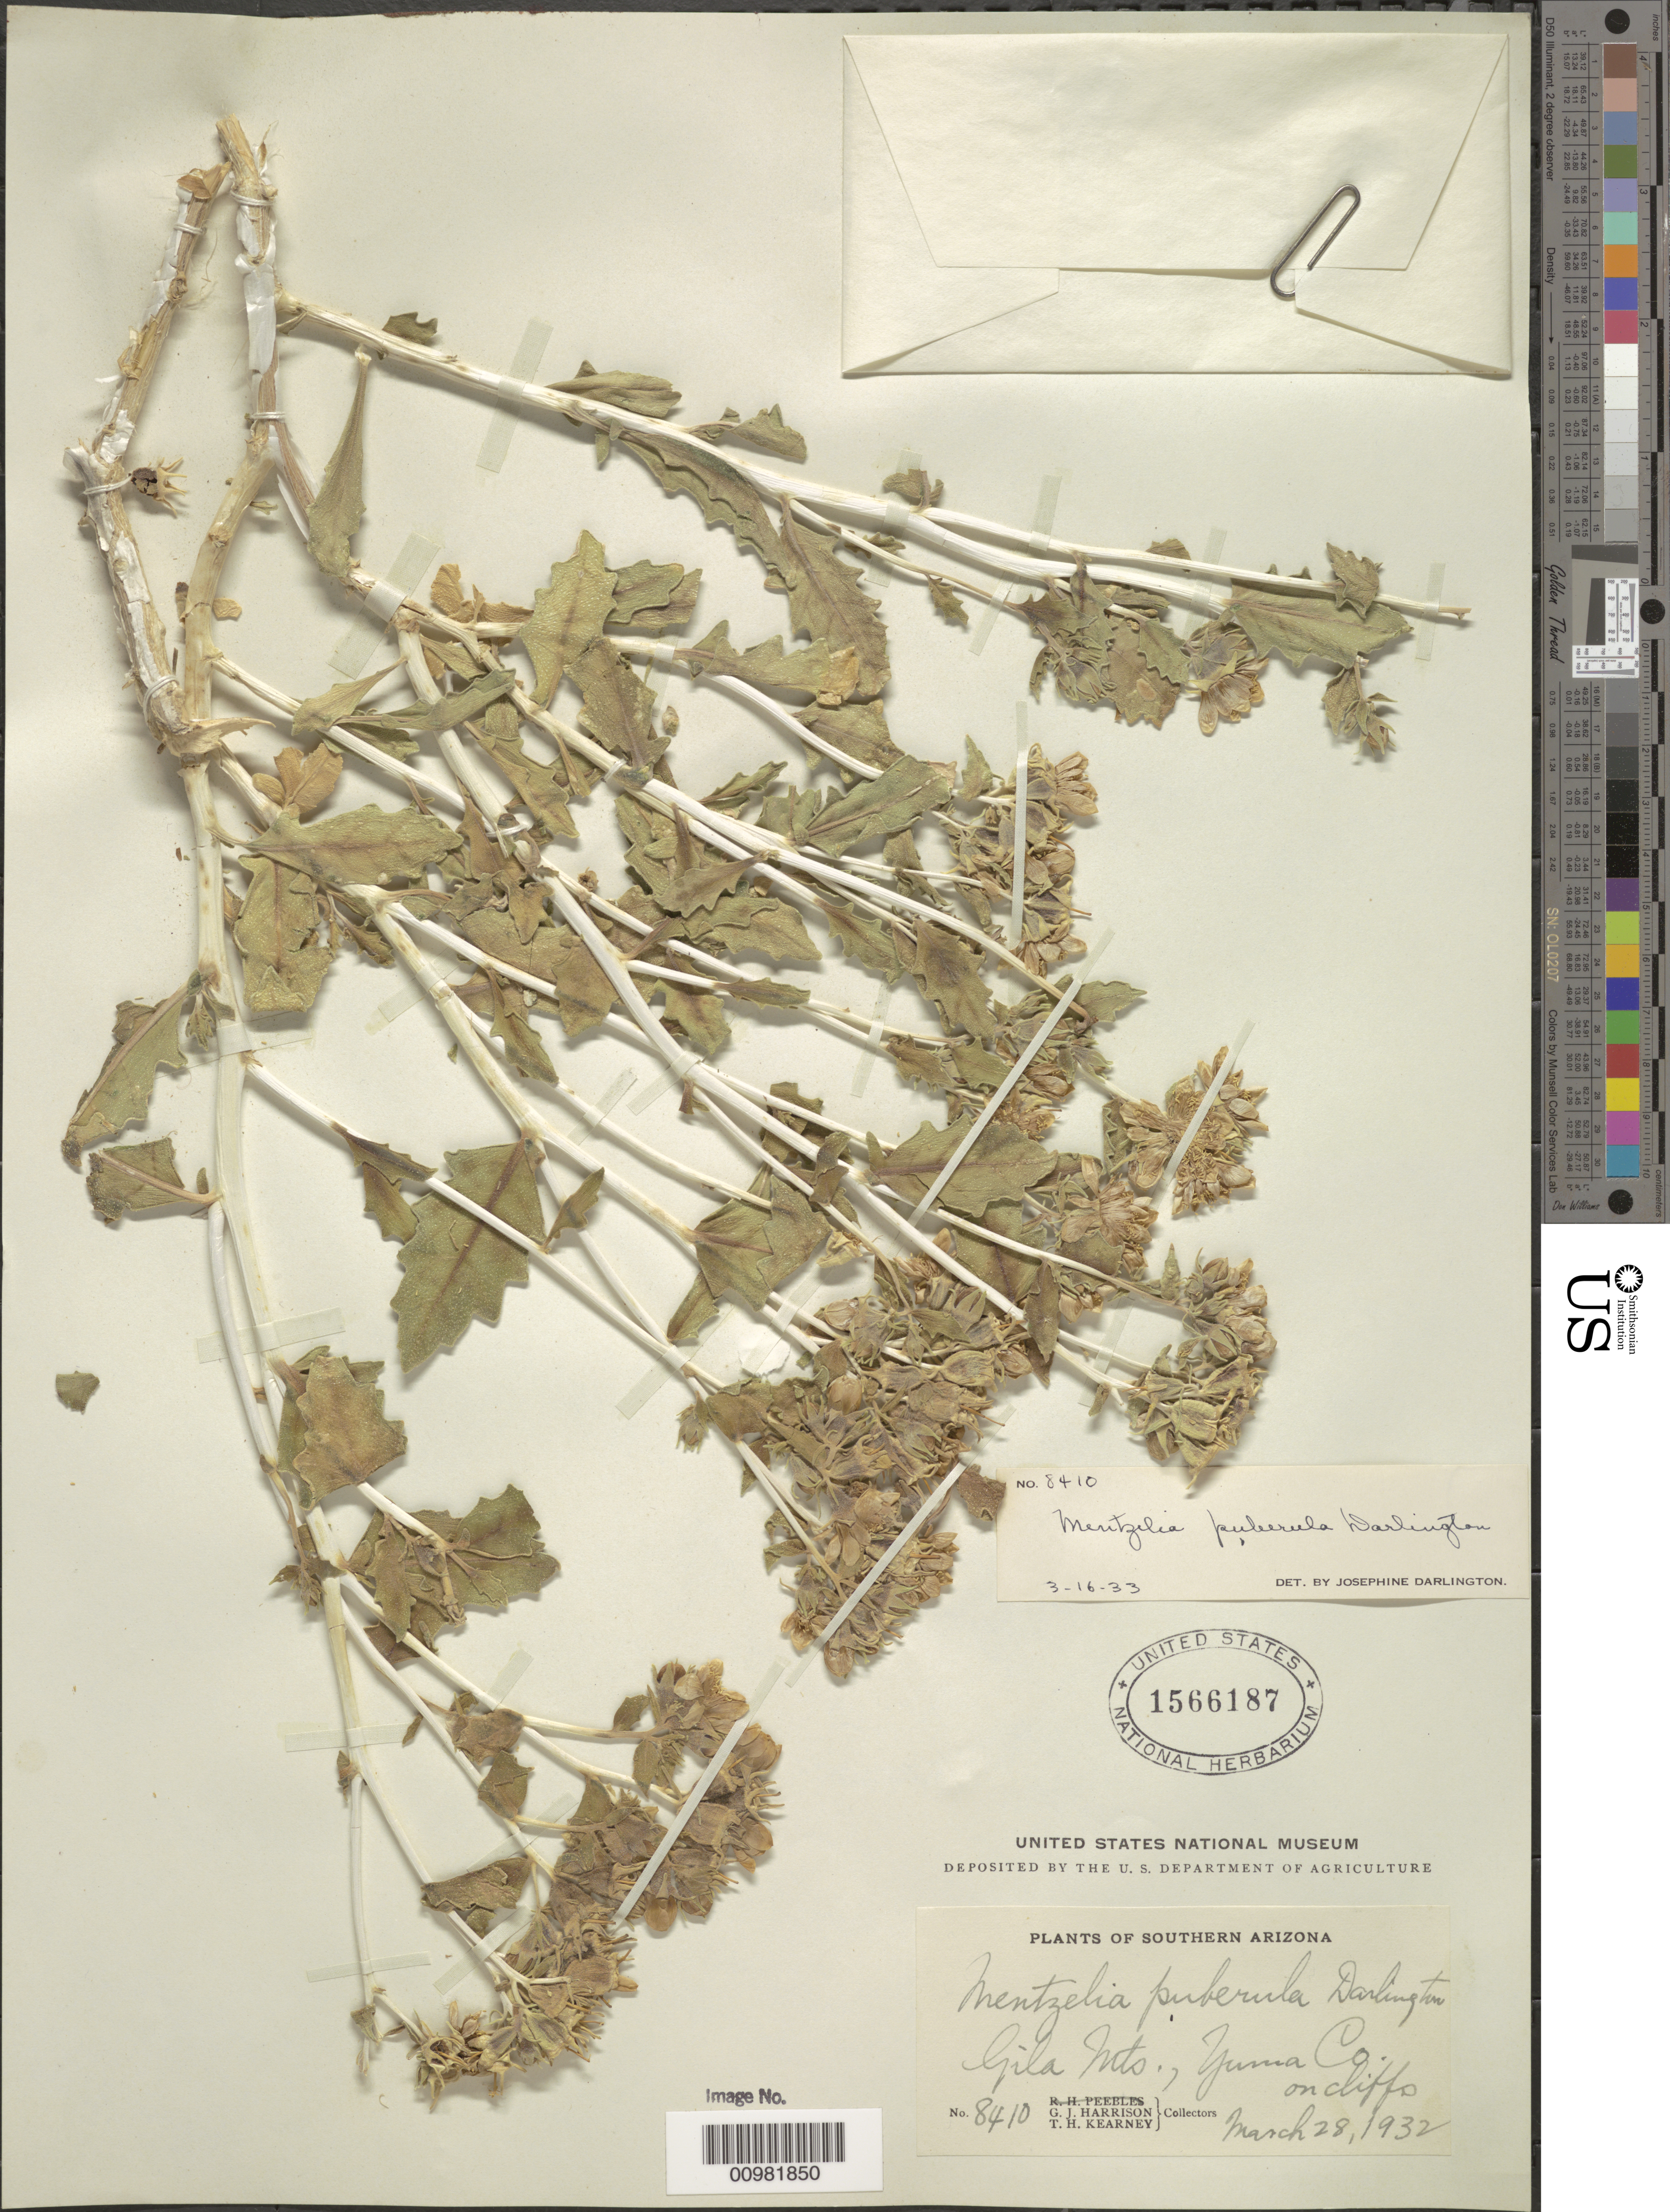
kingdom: Plantae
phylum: Tracheophyta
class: Magnoliopsida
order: Cornales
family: Loasaceae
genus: Mentzelia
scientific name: Mentzelia puberula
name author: J. Darl.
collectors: G. J. Harrison & T. H. Kearney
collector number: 8410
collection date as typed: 28 Mar 1932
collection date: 1932-03-28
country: United States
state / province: Arizona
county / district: Yuma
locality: Gila Mountains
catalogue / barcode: US 1566187